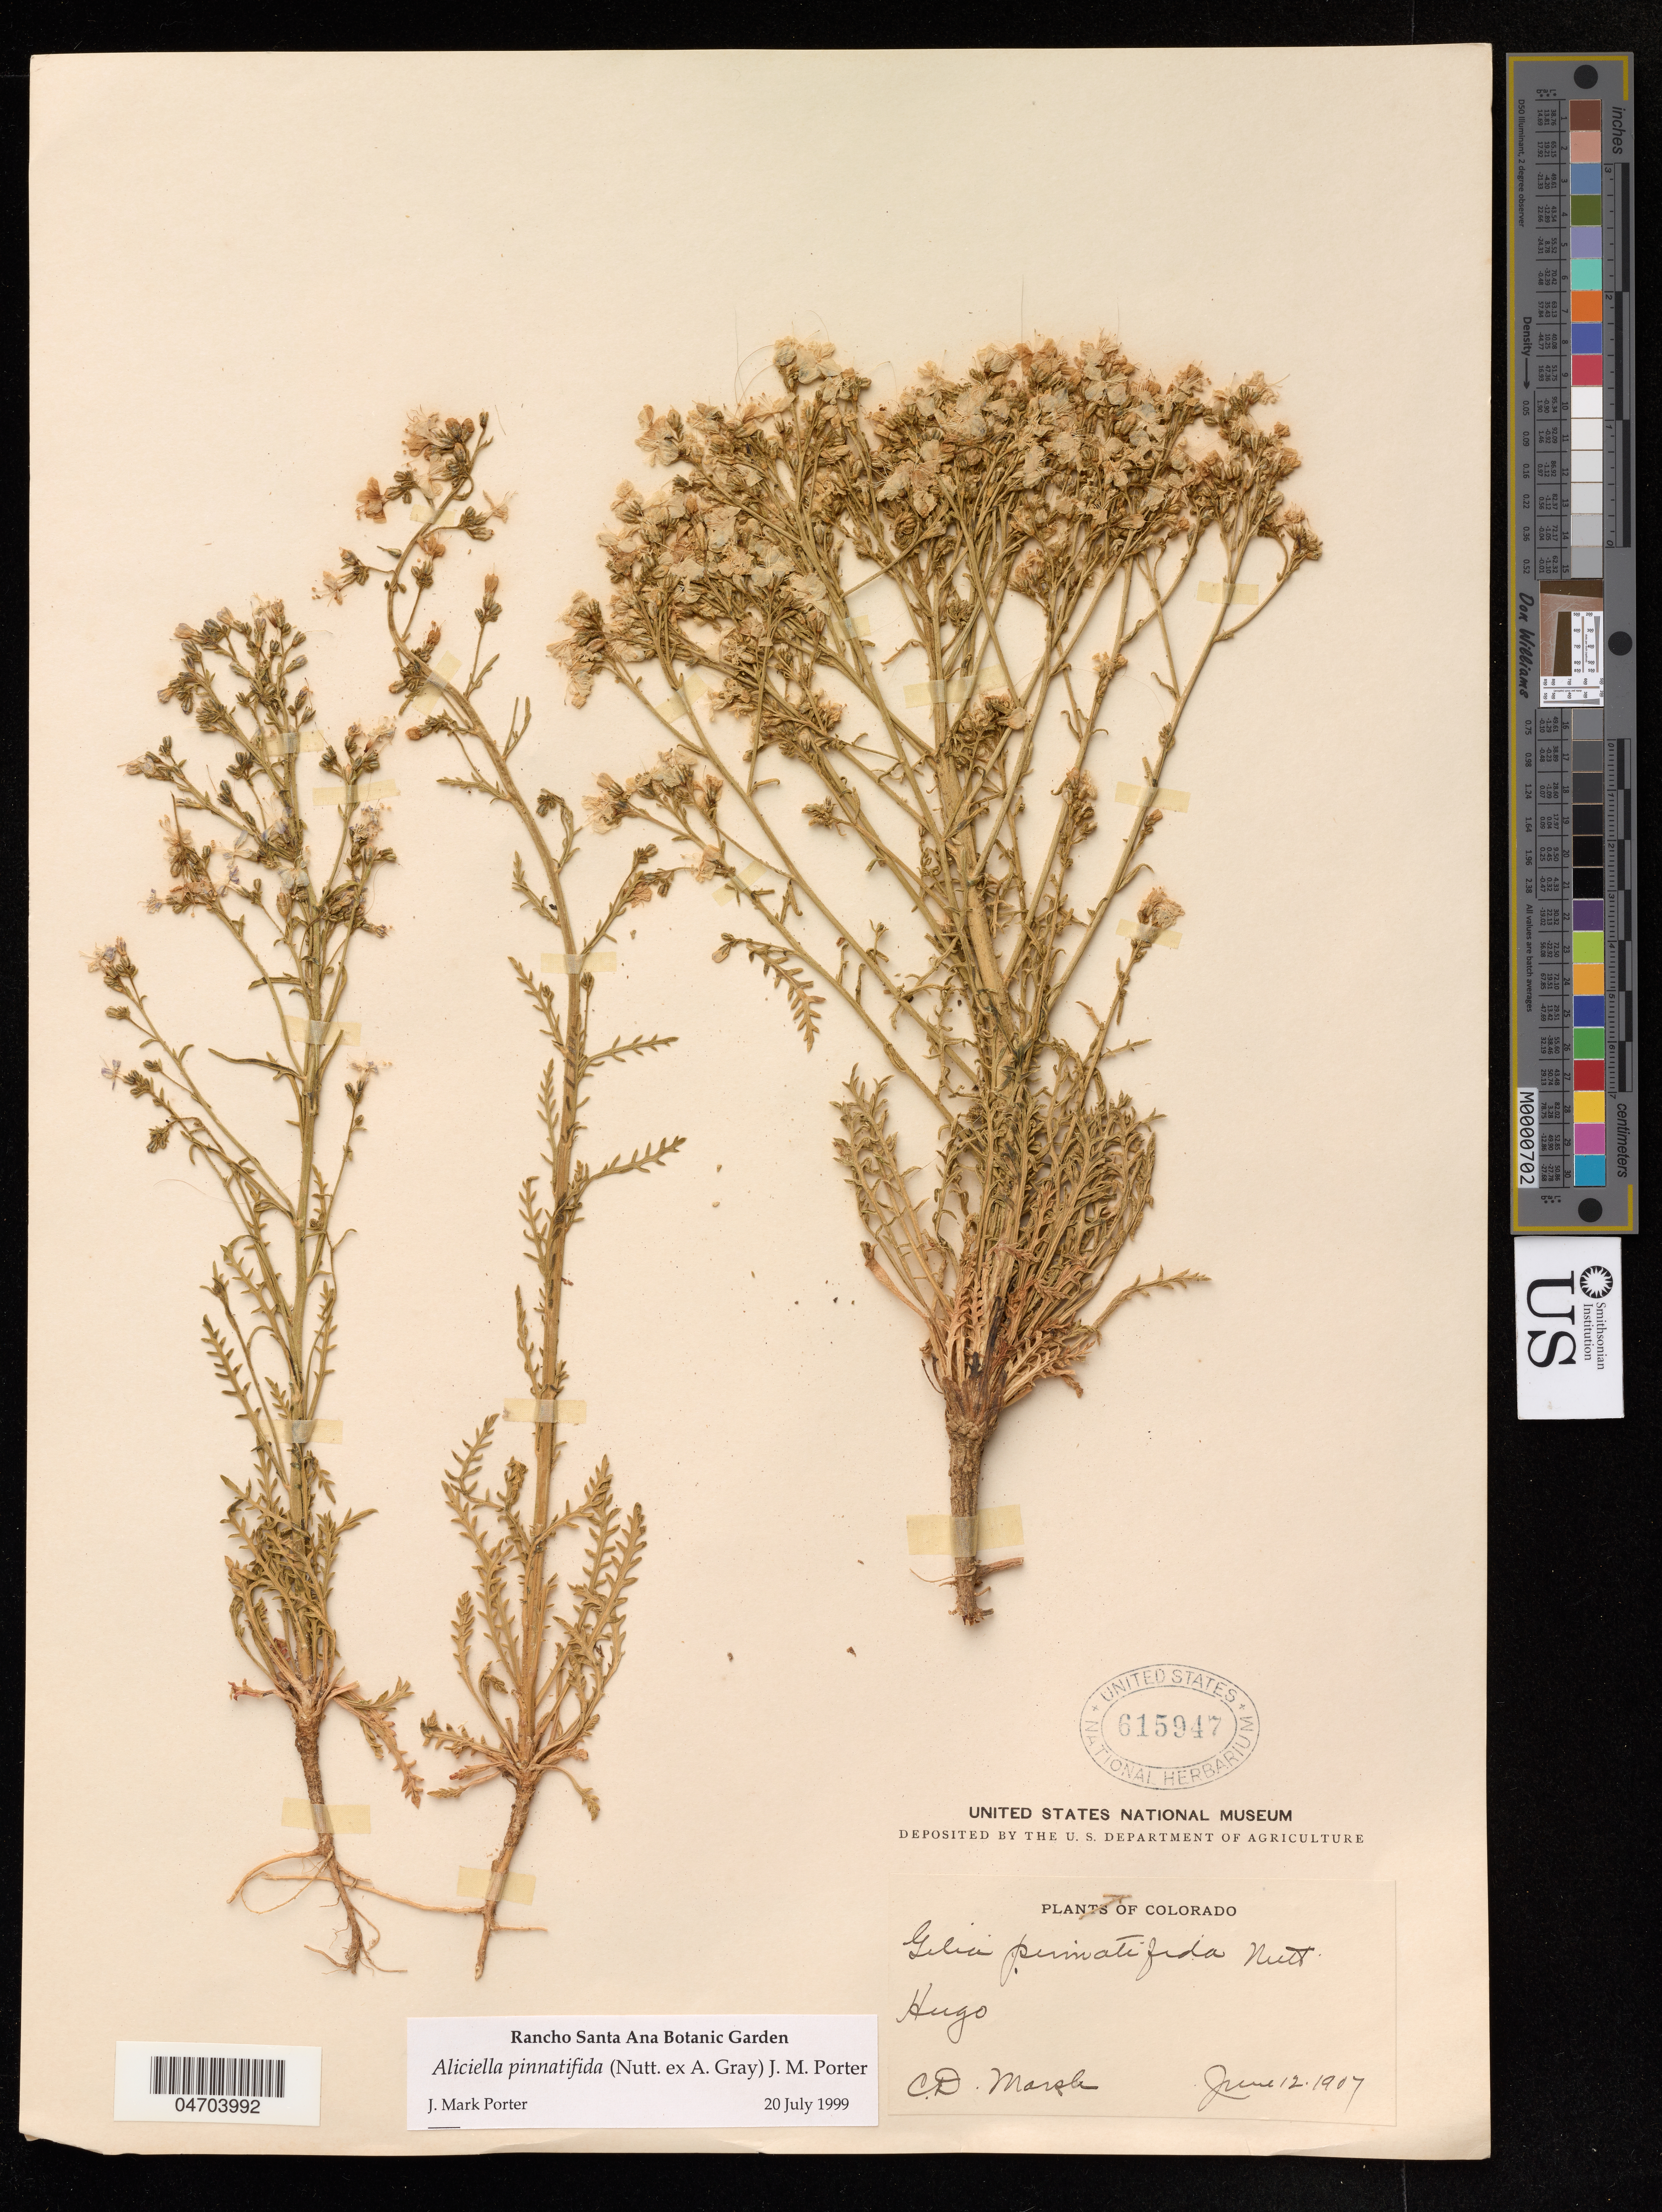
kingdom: Plantae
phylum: Tracheophyta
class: Magnoliopsida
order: Ericales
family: Polemoniaceae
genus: Aliciella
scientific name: Aliciella pinnatifida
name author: (Nutt. ex A. Gray) J.M. Porter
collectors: C. D. Marshall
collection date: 1907-06-12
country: United States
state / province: Colorado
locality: Hugo.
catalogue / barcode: US 615947